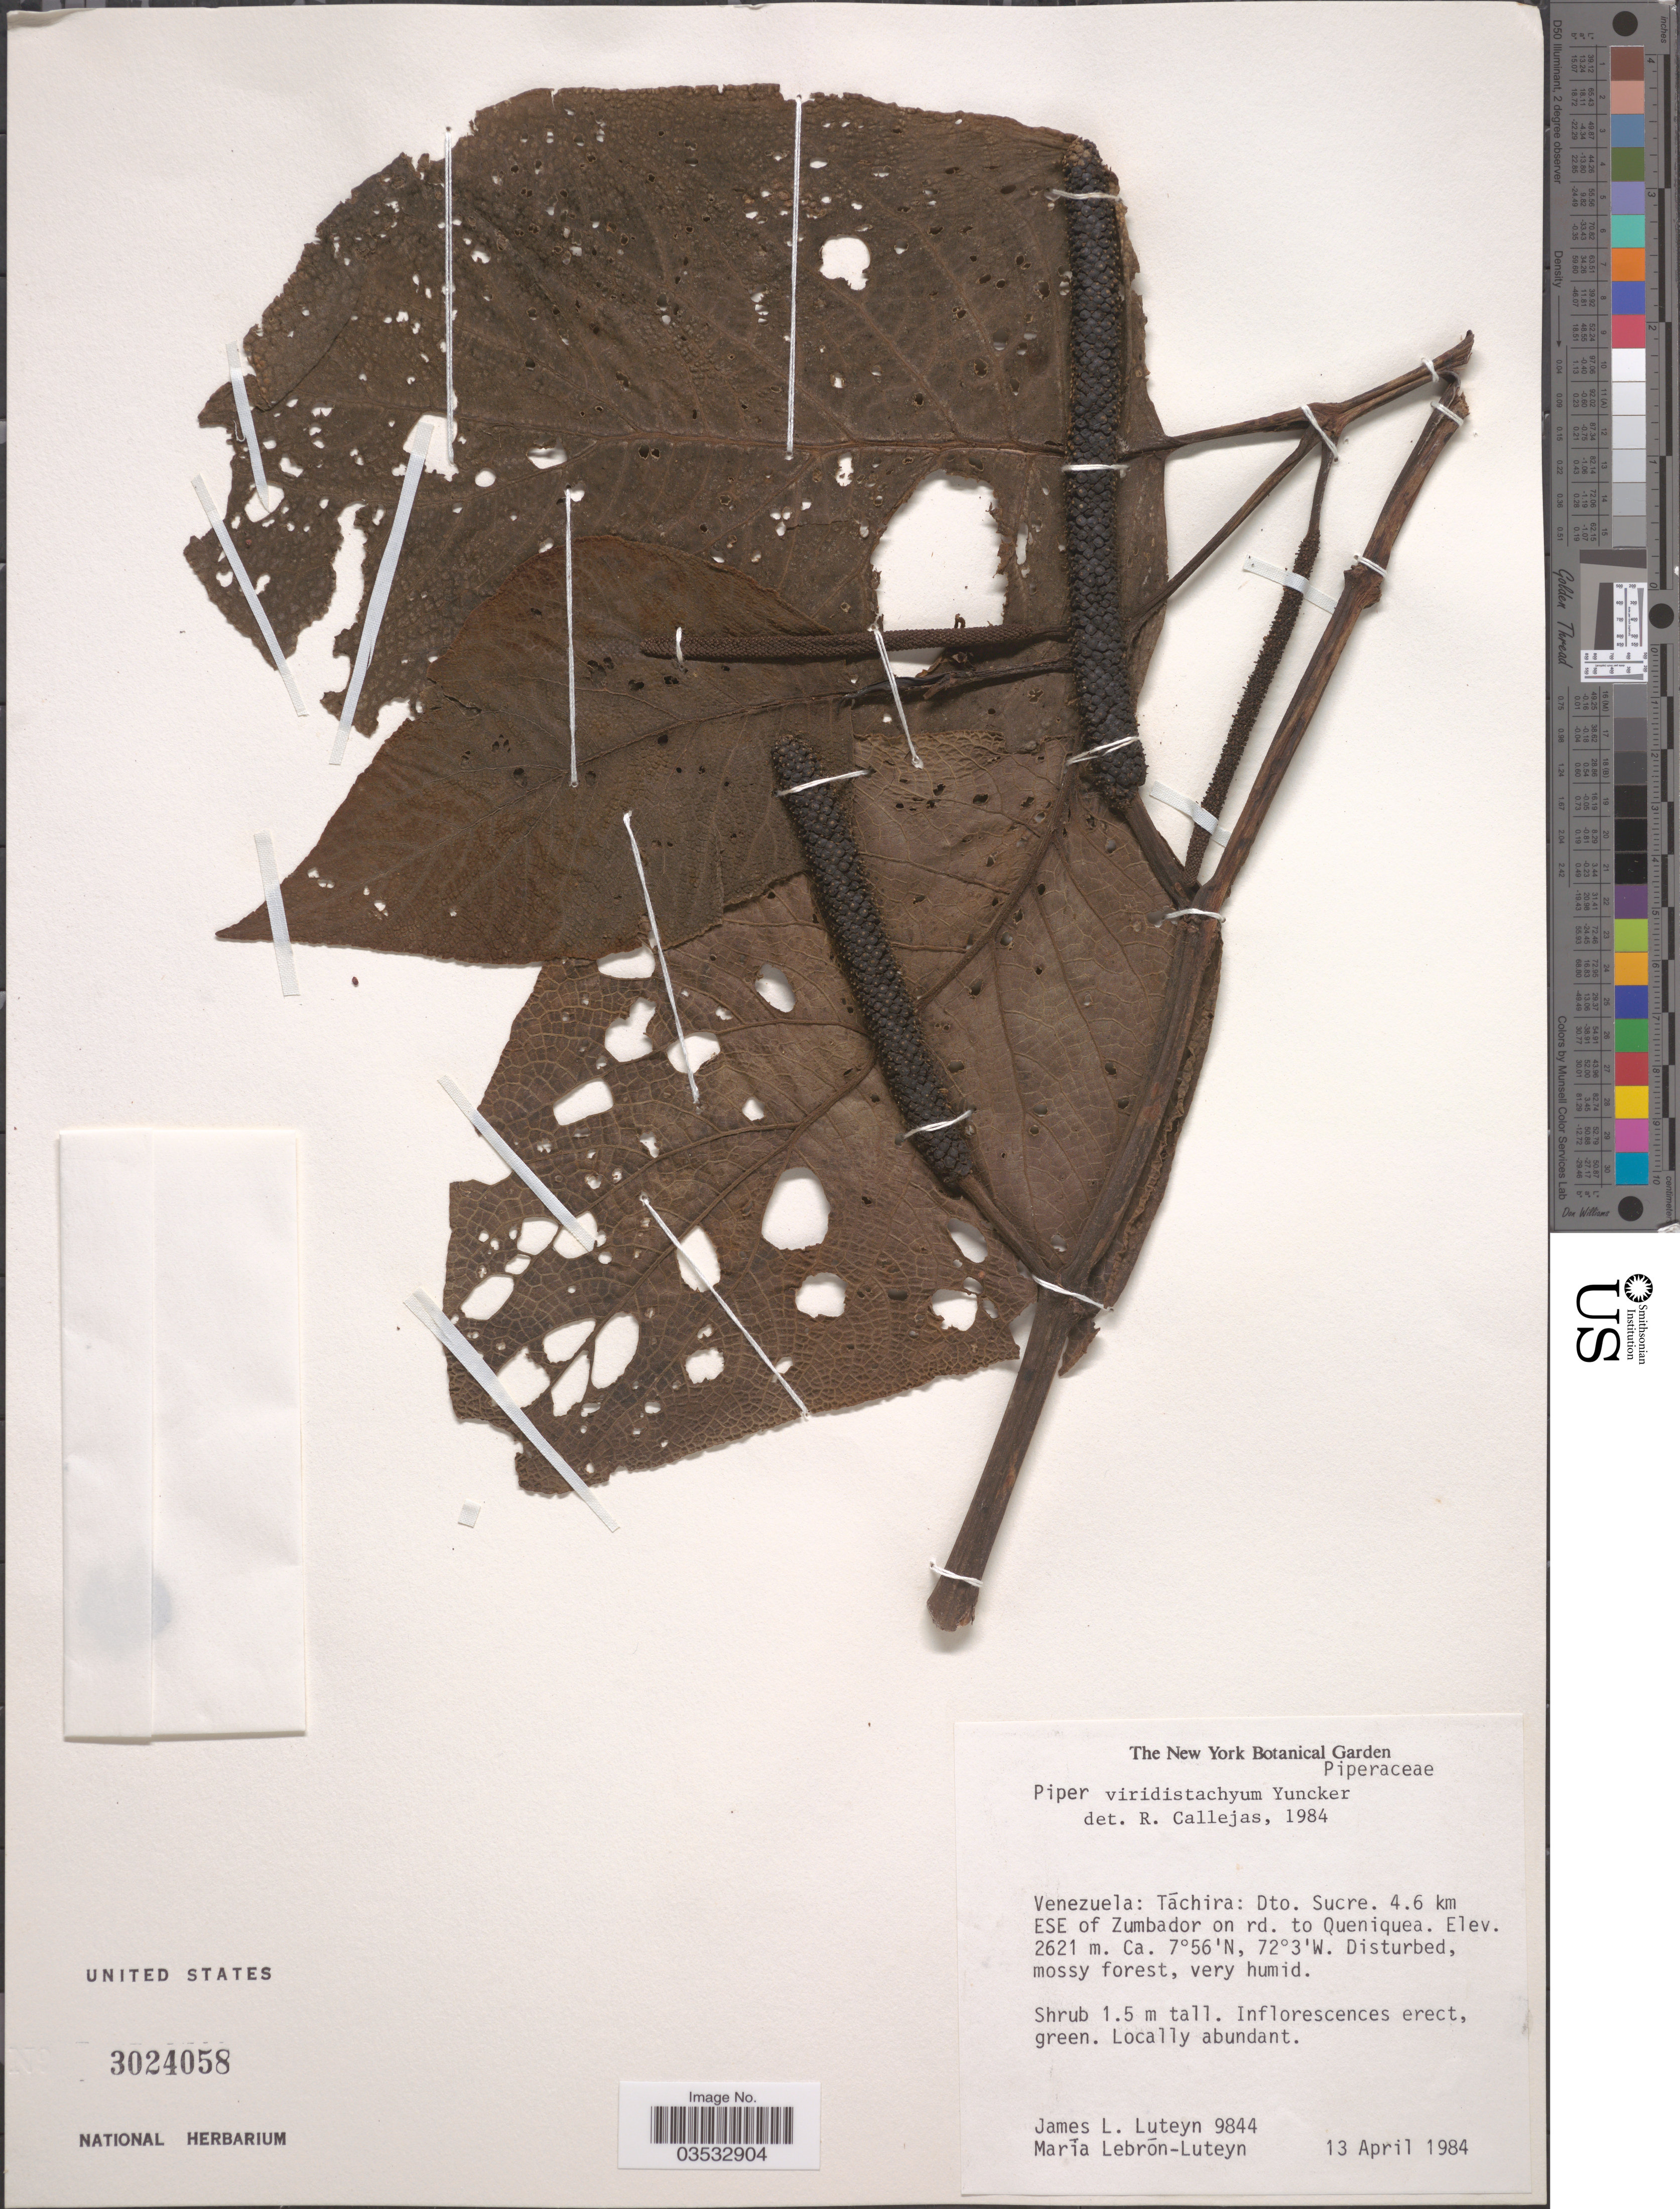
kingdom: Plantae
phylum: Tracheophyta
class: Magnoliopsida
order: Piperales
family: Piperaceae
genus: Piper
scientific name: Piper viridistachyum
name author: Yunck.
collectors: J. L. Luteyn & M. L. Lebrón-Luteyn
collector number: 9844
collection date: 1984-04-13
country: Venezuela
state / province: Tachira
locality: Dto. Sucre. 4.6 km ESE of Zumbador on rd. to Queniquea.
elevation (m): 2621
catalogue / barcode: US 3024058